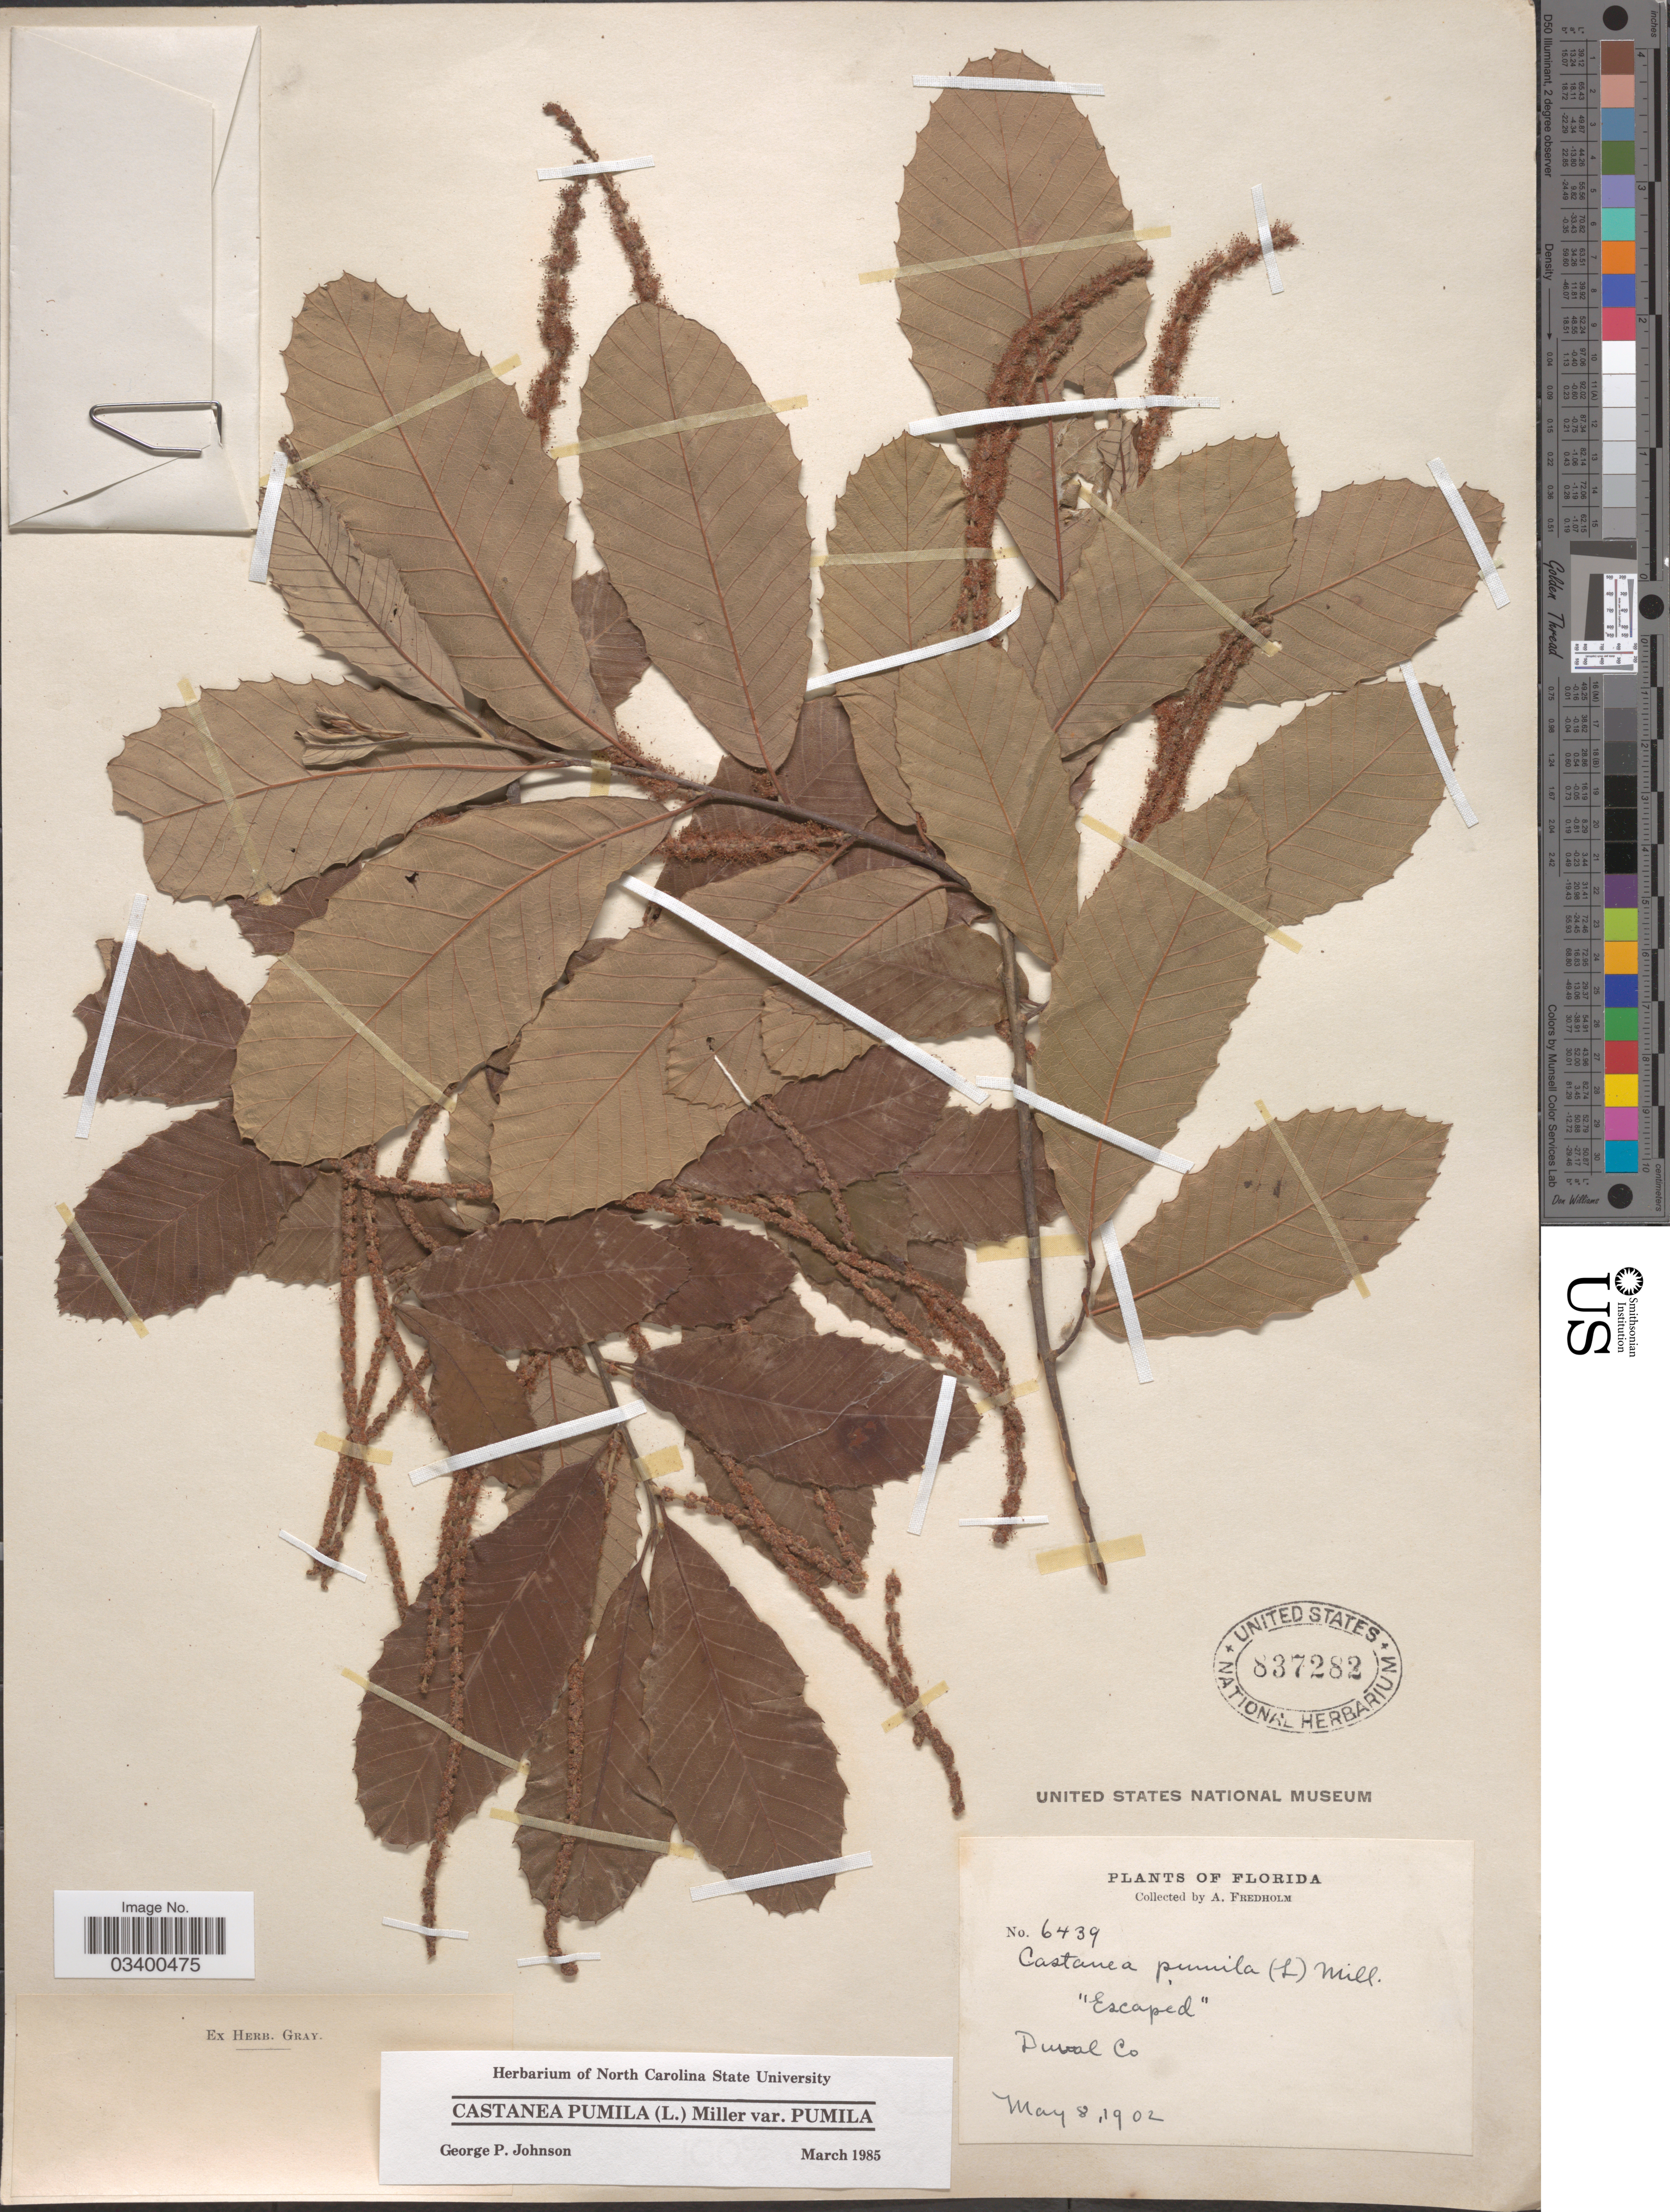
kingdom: Plantae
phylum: Tracheophyta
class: Magnoliopsida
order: Fagales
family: Fagaceae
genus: Castanea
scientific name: Castanea pumila var. pumila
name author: (L.) Mill.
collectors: A. Fredholm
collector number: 6439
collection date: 1902-05-08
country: United States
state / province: Florida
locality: Duval Co.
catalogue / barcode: US 837282